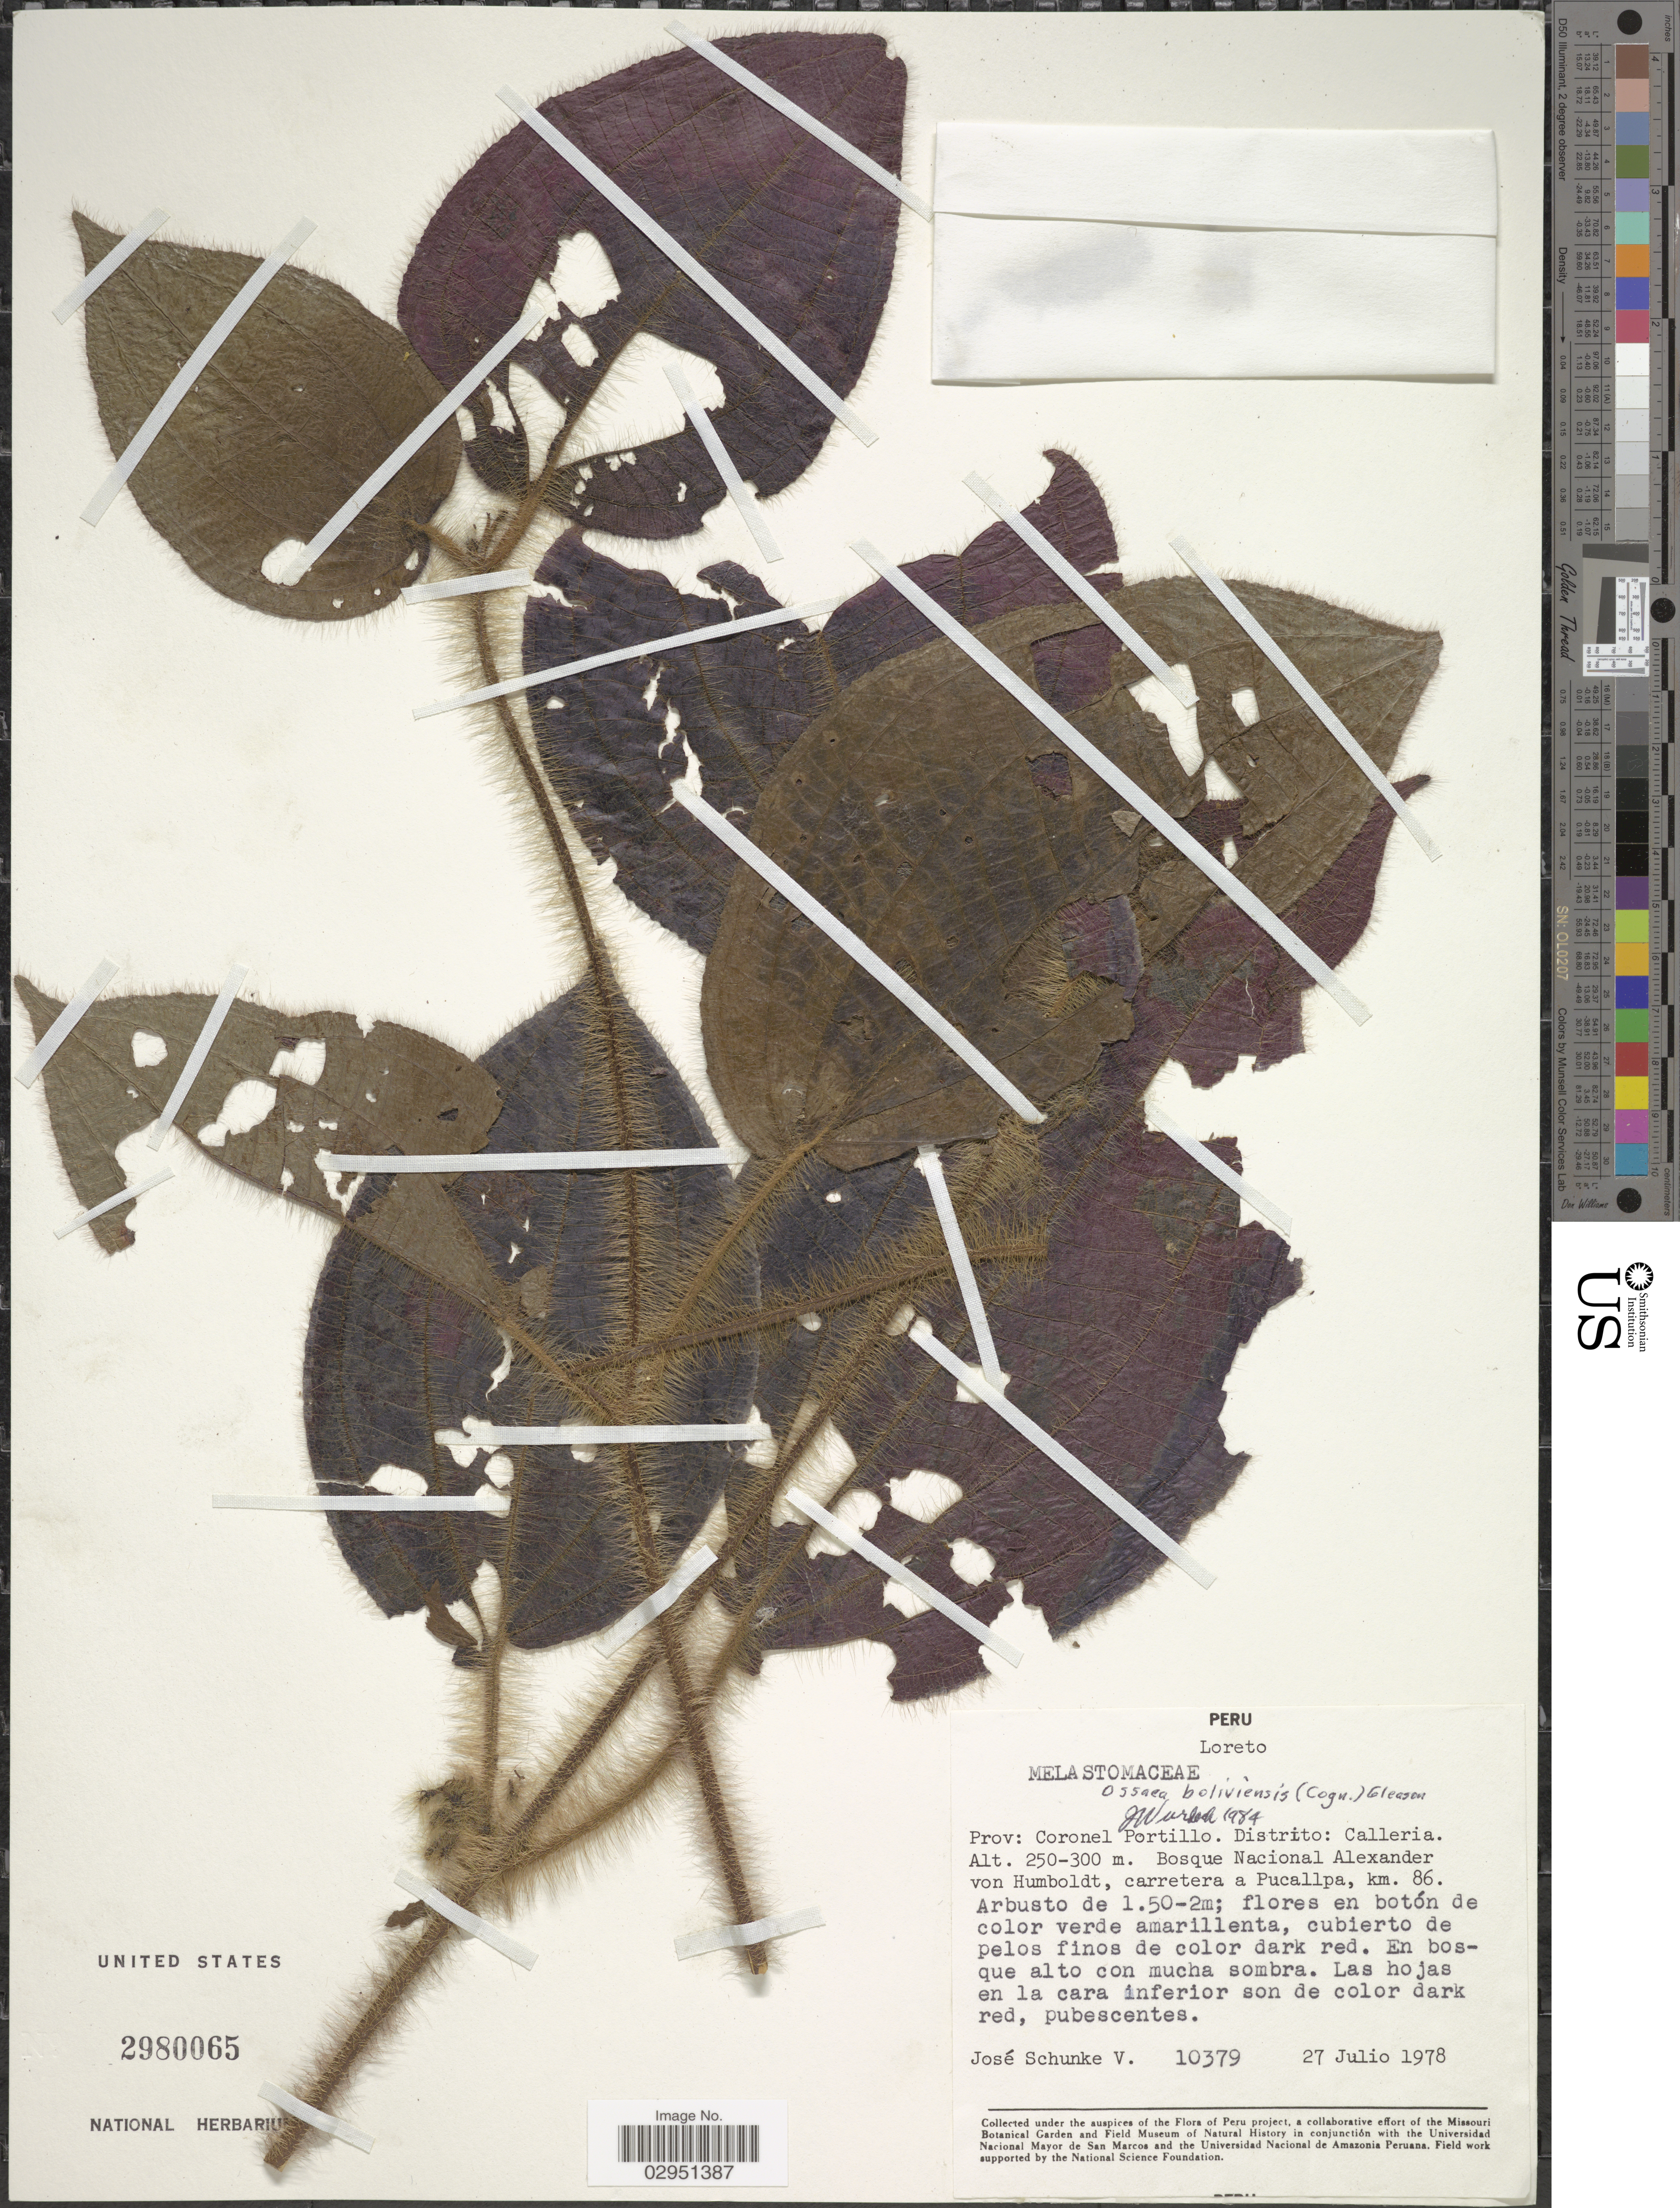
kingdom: Plantae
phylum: Tracheophyta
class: Magnoliopsida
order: Myrtales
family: Melastomataceae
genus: Ossaea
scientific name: Ossaea boliviensis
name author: (Cogn.) Gleason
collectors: J. Schunke Vigo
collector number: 10379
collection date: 1978-07-27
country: Peru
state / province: Loreto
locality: Prov.: Coronel Portillo, District: Calleria, Bosque Nacional Alexander von Humboldt, carretera a Pucallpa, km. 86.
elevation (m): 250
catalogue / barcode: US 2980065